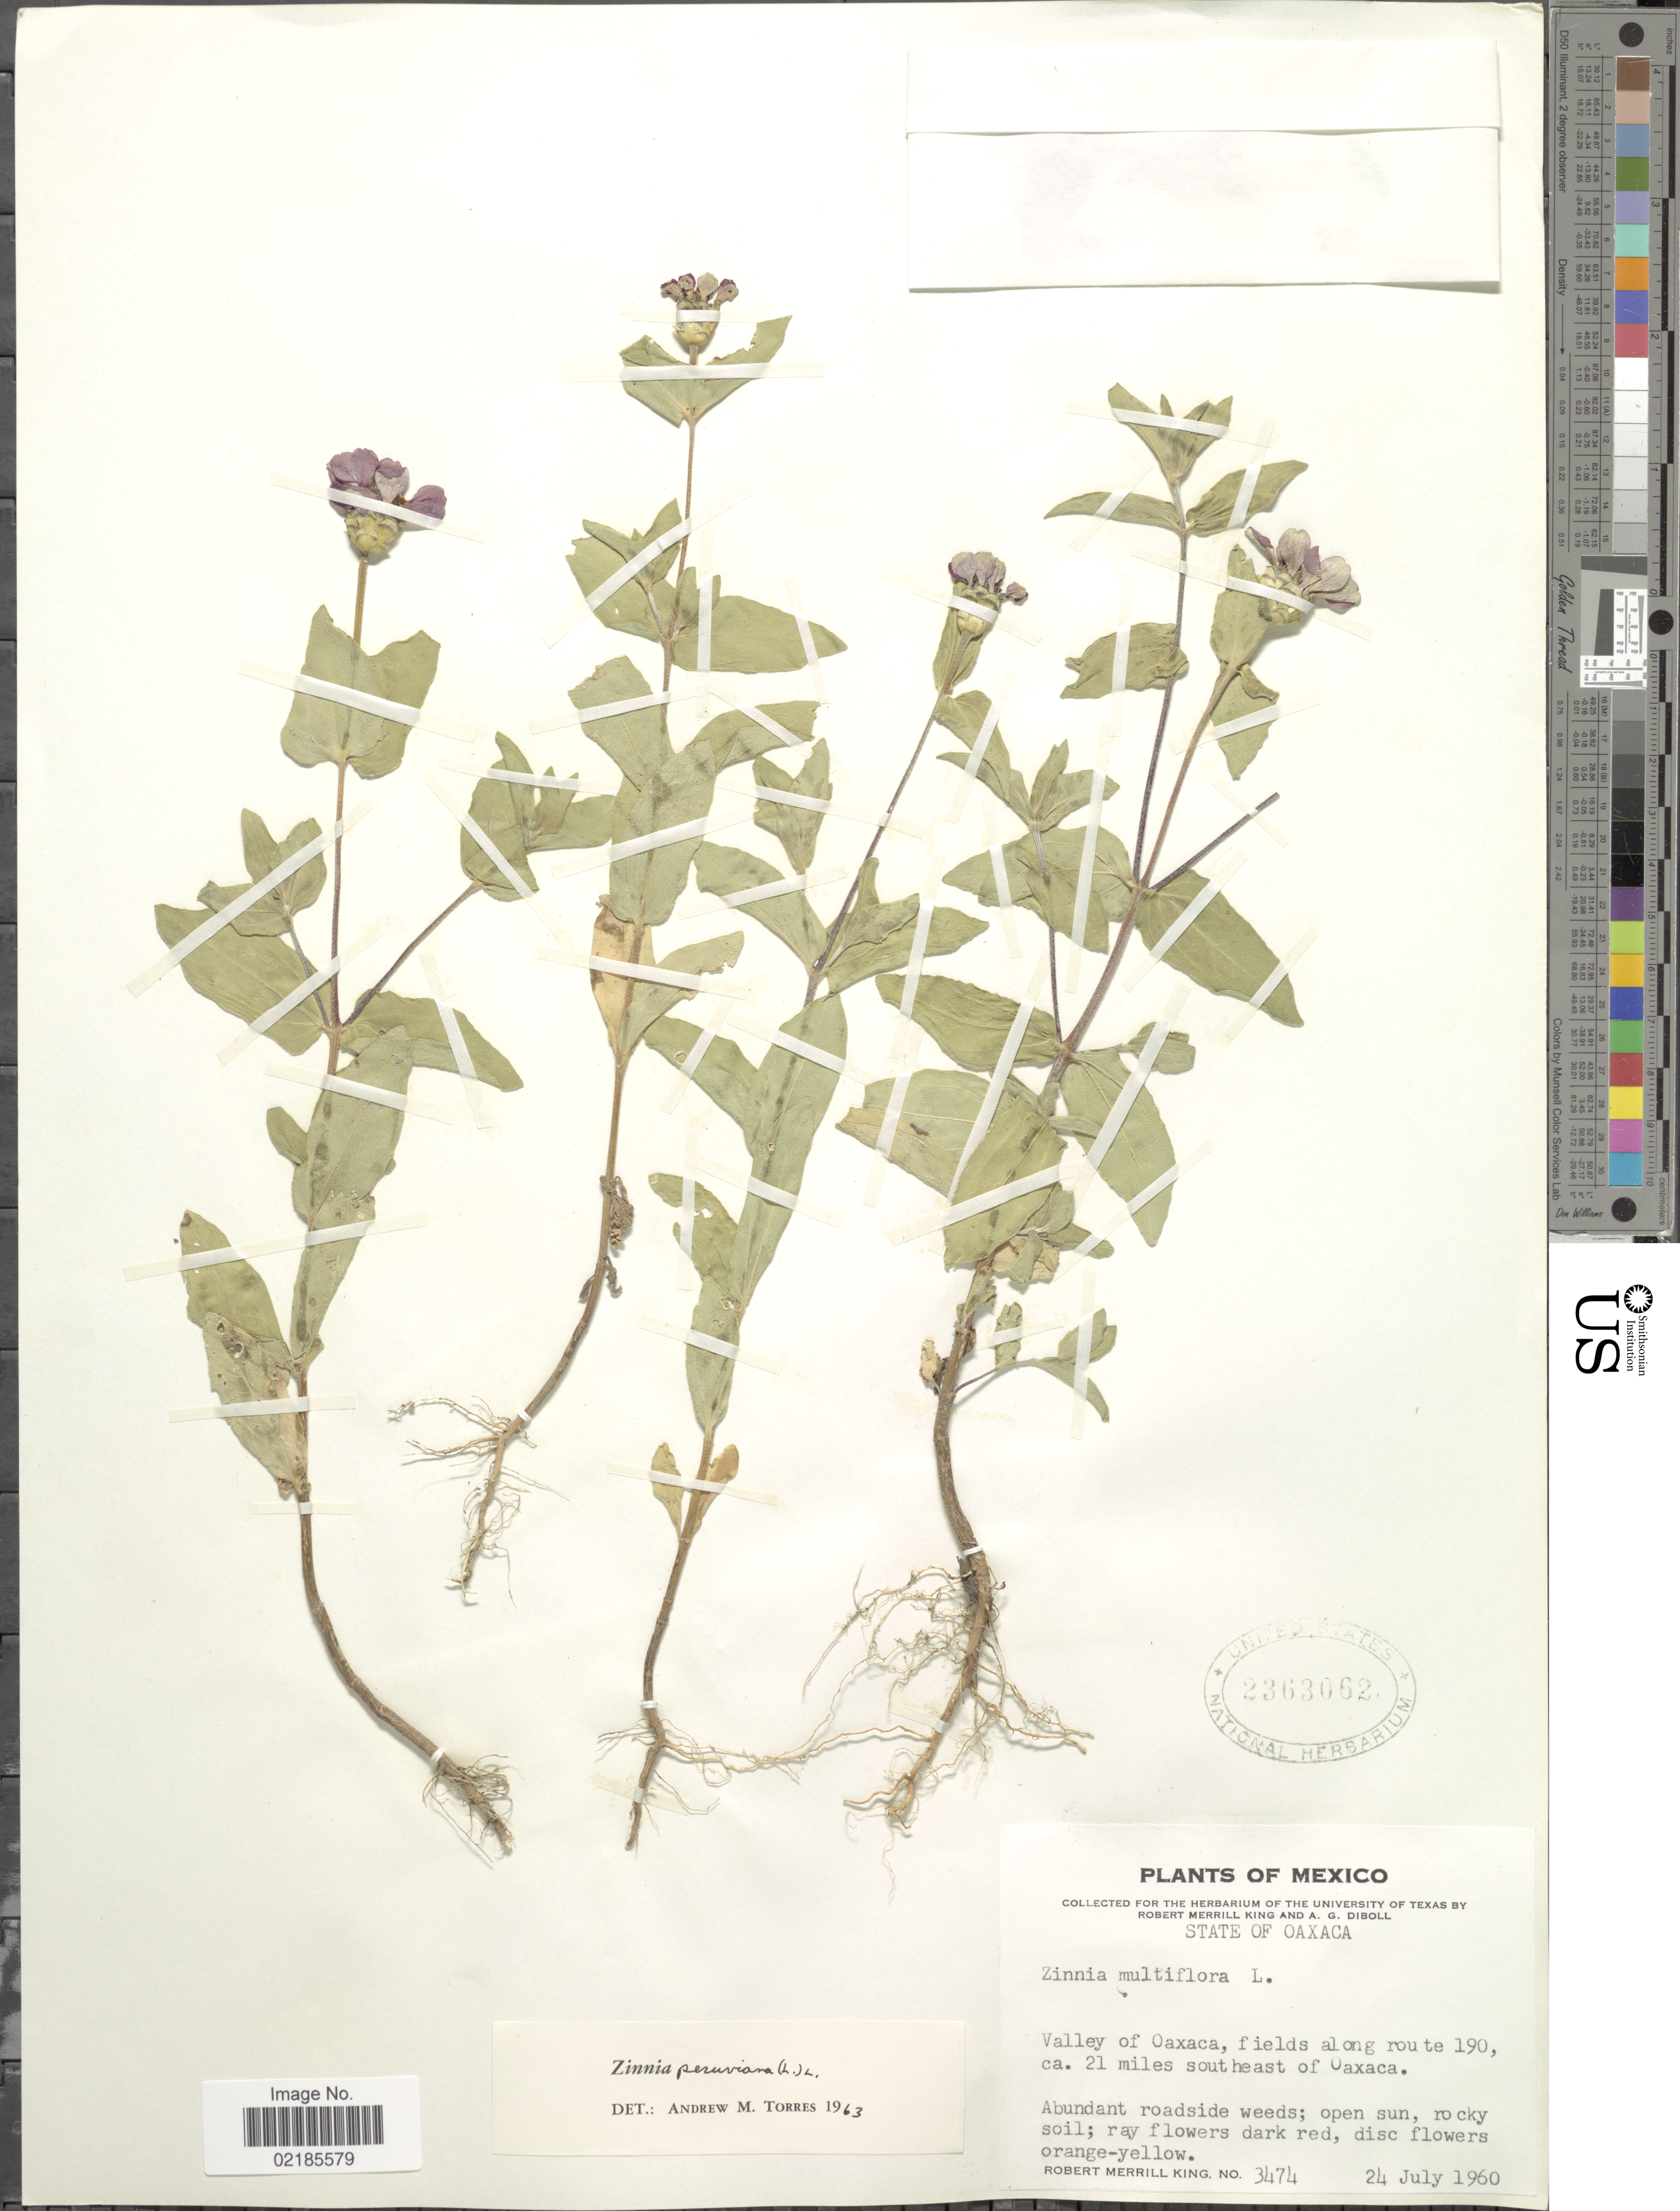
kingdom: Plantae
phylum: Tracheophyta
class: Magnoliopsida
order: Asterales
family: Asteraceae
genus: Zinnia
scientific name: Zinnia peruviana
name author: (L.) L.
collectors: R. M. King & A. Diboll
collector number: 3474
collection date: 1960-07-24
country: Mexico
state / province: Oaxaca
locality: Valley of Oaxaca, fields along route 190, ca 21 miles southeast of Oaxaca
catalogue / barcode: US 2363062